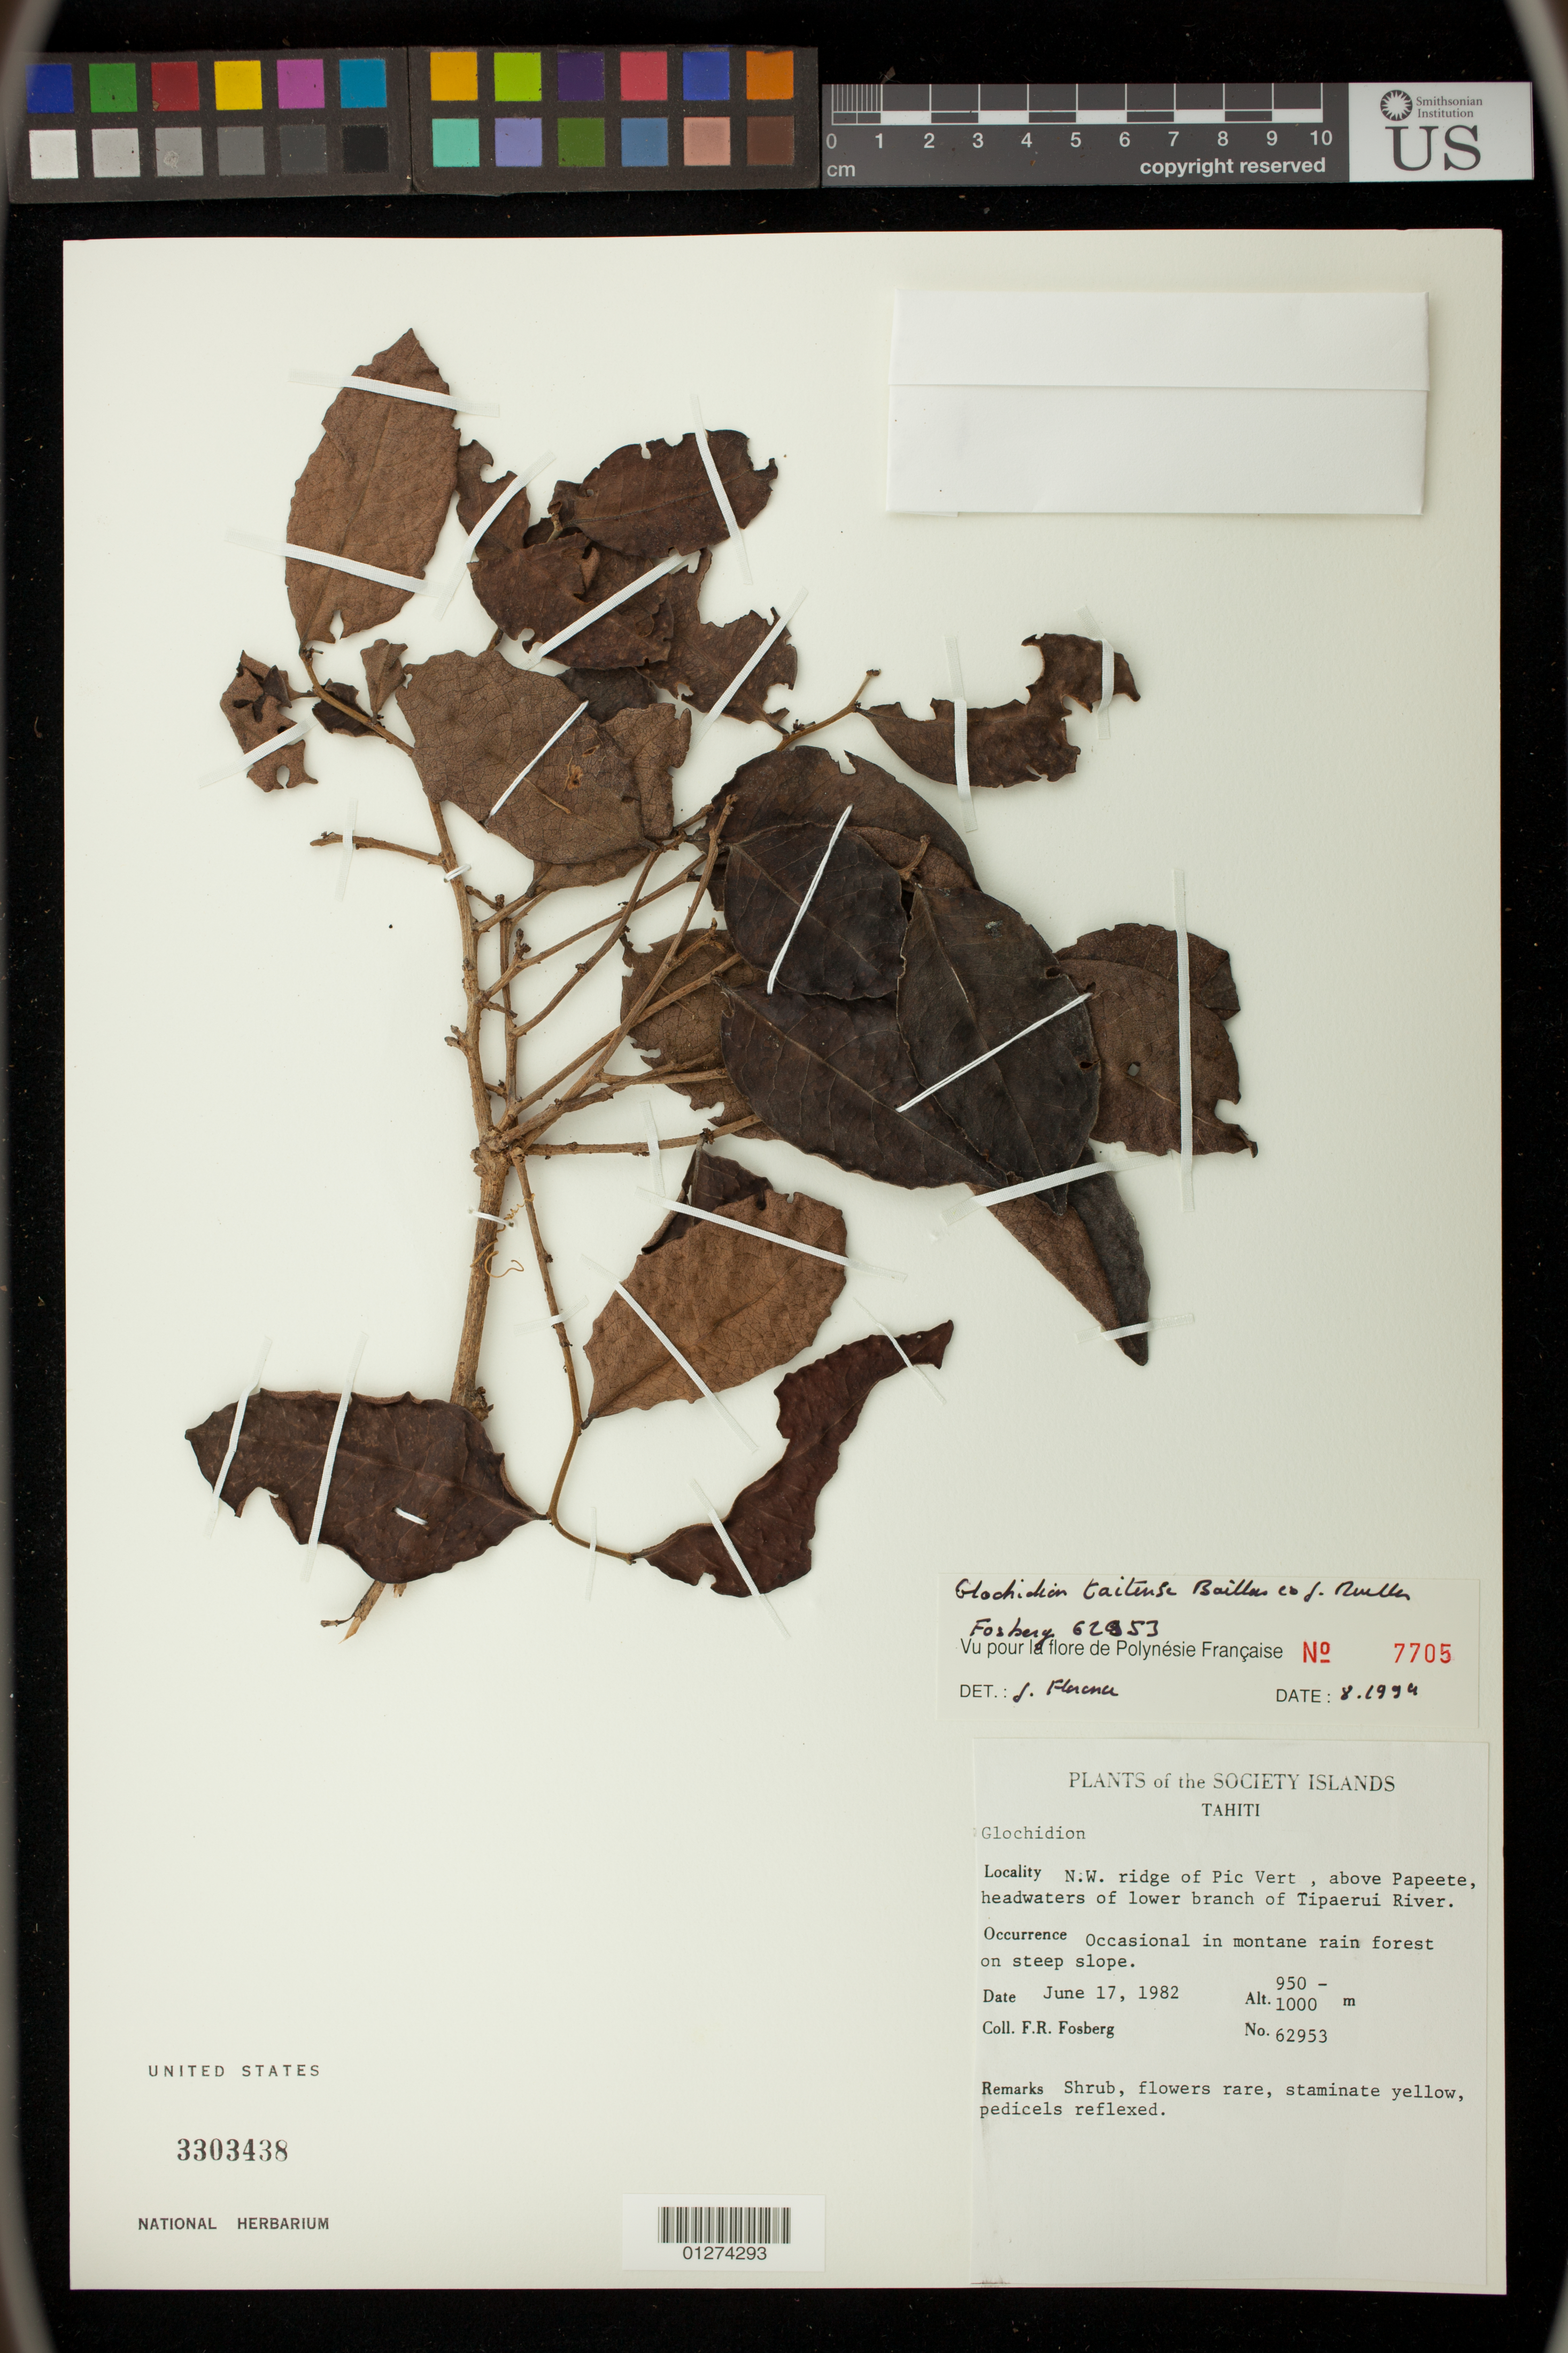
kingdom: Plantae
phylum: Tracheophyta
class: Magnoliopsida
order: Malpighiales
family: Phyllanthaceae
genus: Phyllanthus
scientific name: Phyllanthus taitensis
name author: (Baill. ex Müll. Arg.) Müll. Arg.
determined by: Wagner, W. L., (BOT), Smithsonian Institution - National Museum of Natural History (UNITED STATES)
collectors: F. R. Fosberg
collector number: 62953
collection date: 1982-06-17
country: French Polynesia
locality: Society Islands. Tahiti. N.W. ridge of Pic Vert, above Papeete, headwaters of lower branch of Tipaerui River.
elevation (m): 950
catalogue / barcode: US 3303438